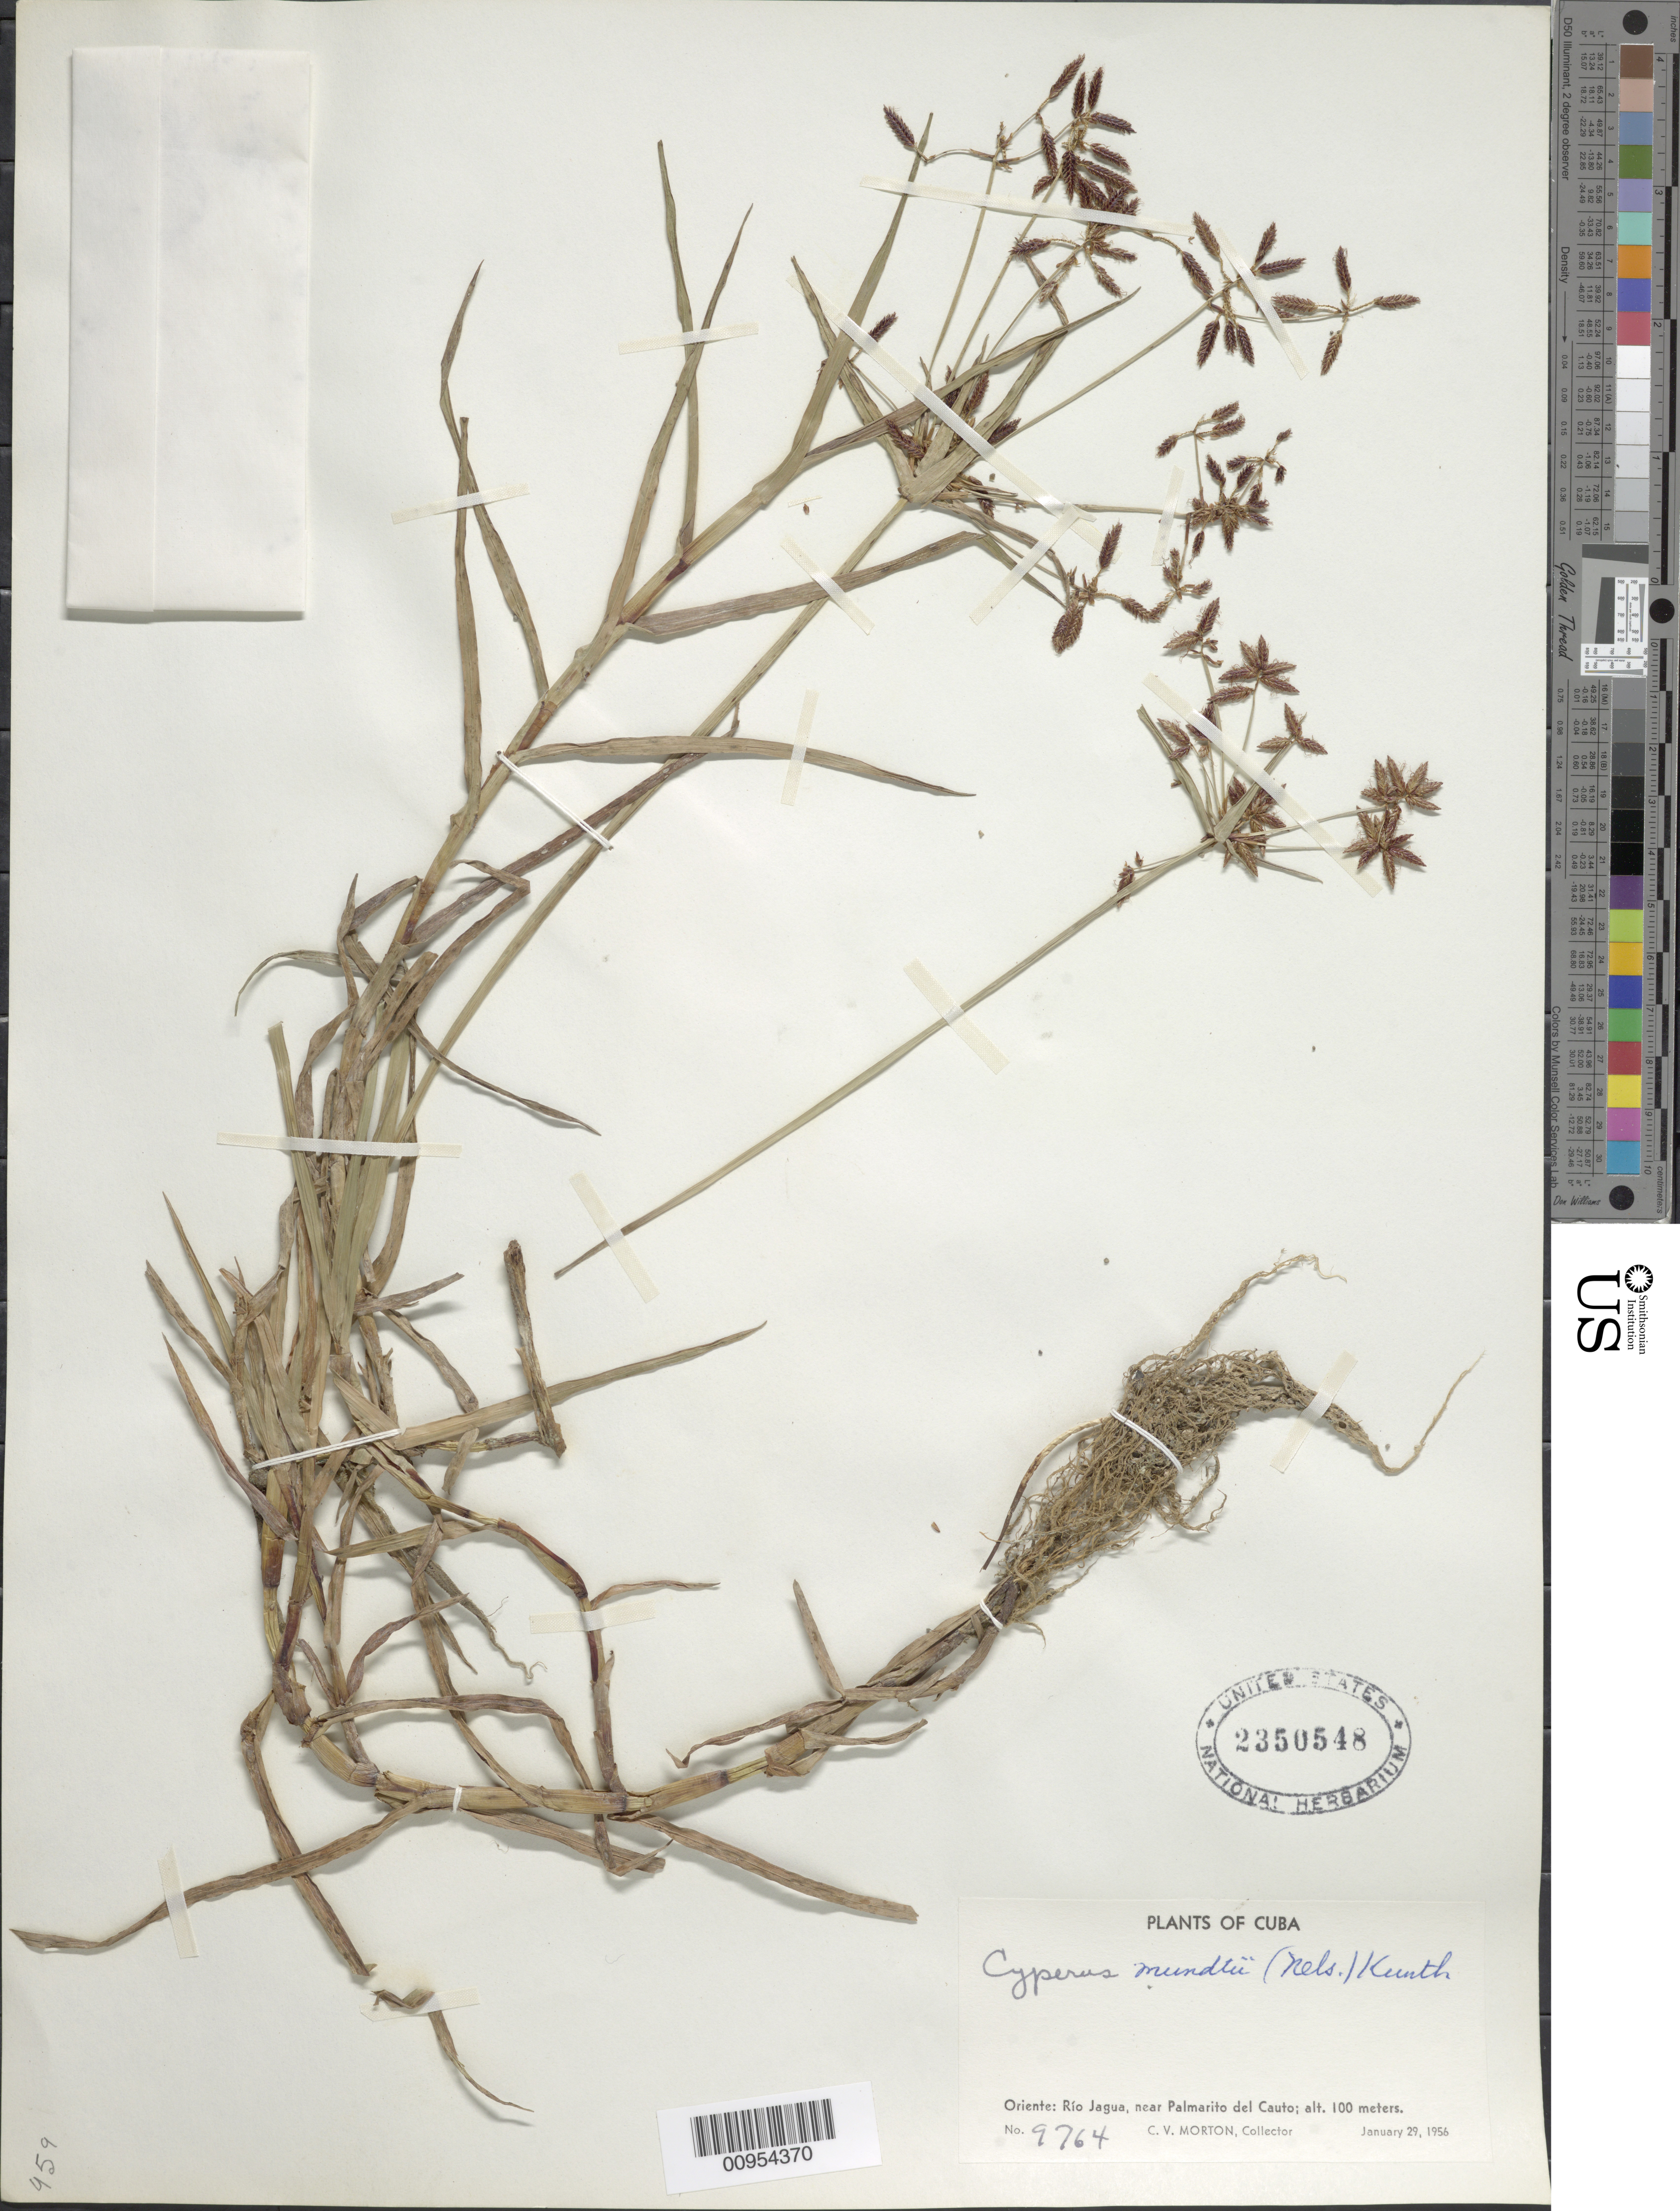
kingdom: Plantae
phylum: Tracheophyta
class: Liliopsida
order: Poales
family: Cyperaceae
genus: Cyperus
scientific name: Cyperus mundtii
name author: (Nees) Kunth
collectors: C. V. Morton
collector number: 9764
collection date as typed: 29 Jan 1956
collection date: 1956-01-29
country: Cuba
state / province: Oriente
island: Cuba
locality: Río Jagua, near Palmarito del Cauto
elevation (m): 100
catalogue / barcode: US 2350548